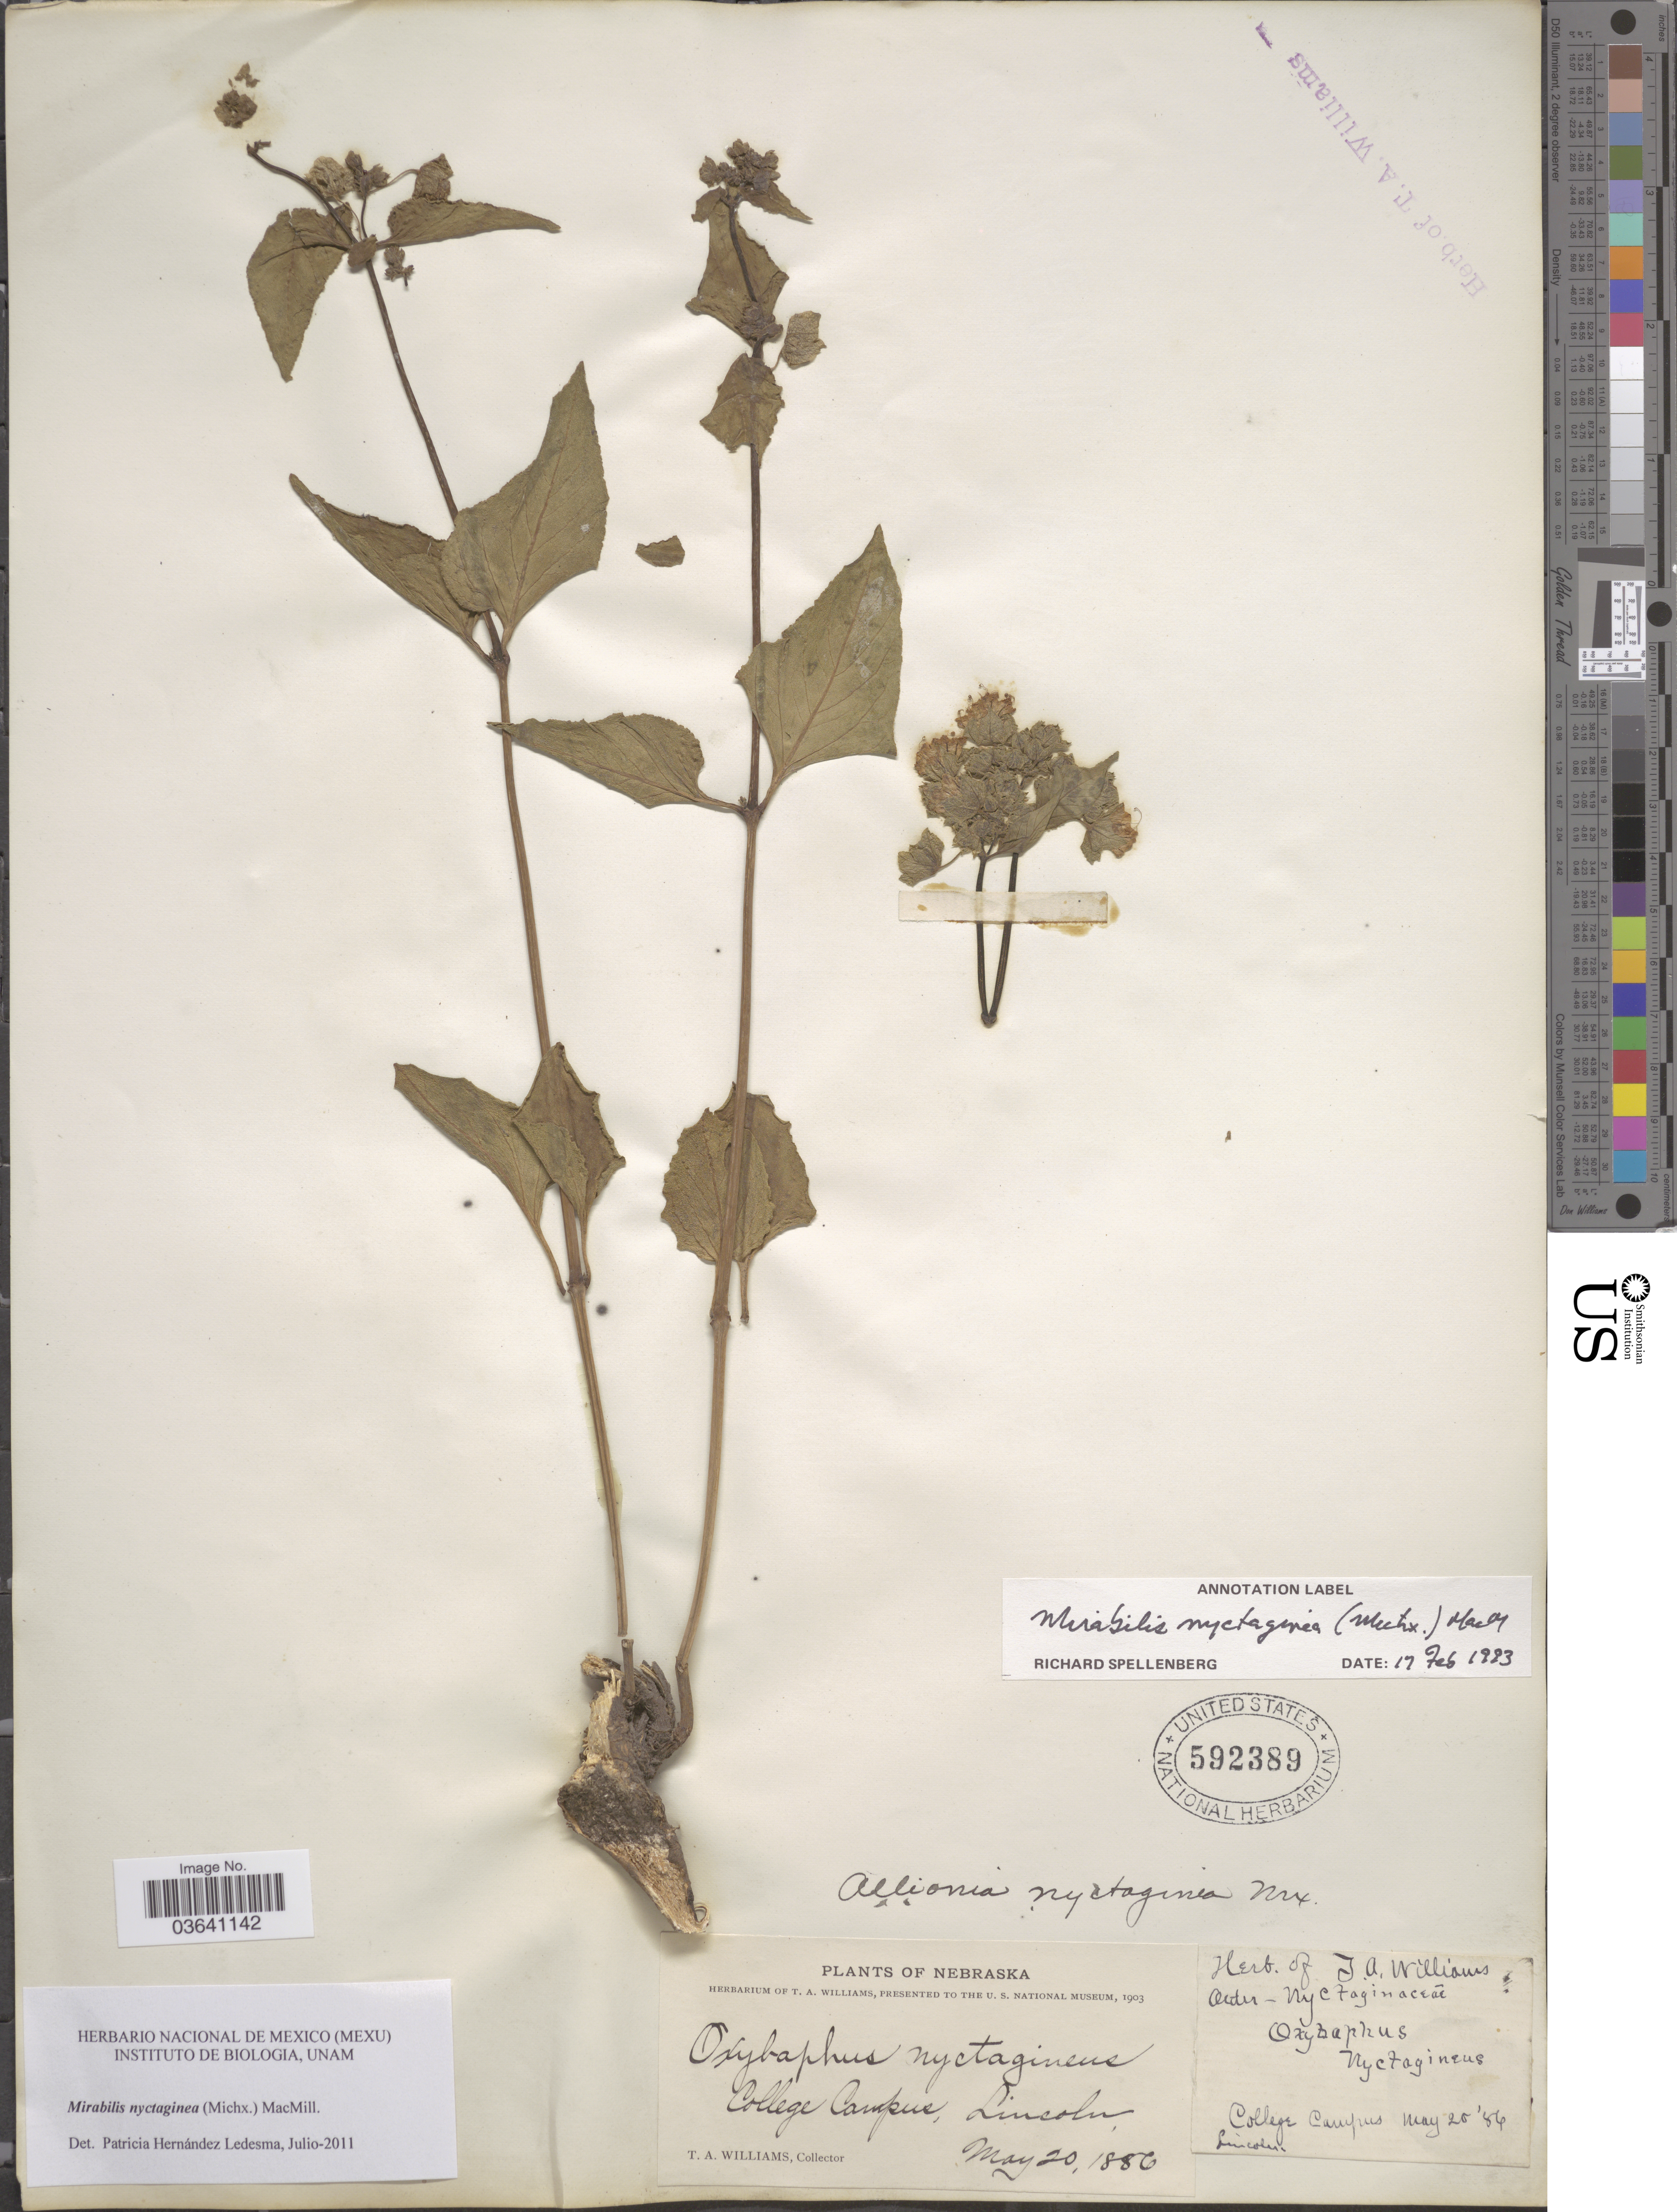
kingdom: Plantae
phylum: Tracheophyta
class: Magnoliopsida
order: Caryophyllales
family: Nyctaginaceae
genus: Mirabilis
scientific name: Mirabilis nyctaginea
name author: (Michx.) MacMill.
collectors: T. Williams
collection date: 1886-05-20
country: United States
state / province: Nebraska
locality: College Campus, Lincoln.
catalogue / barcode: US 592389